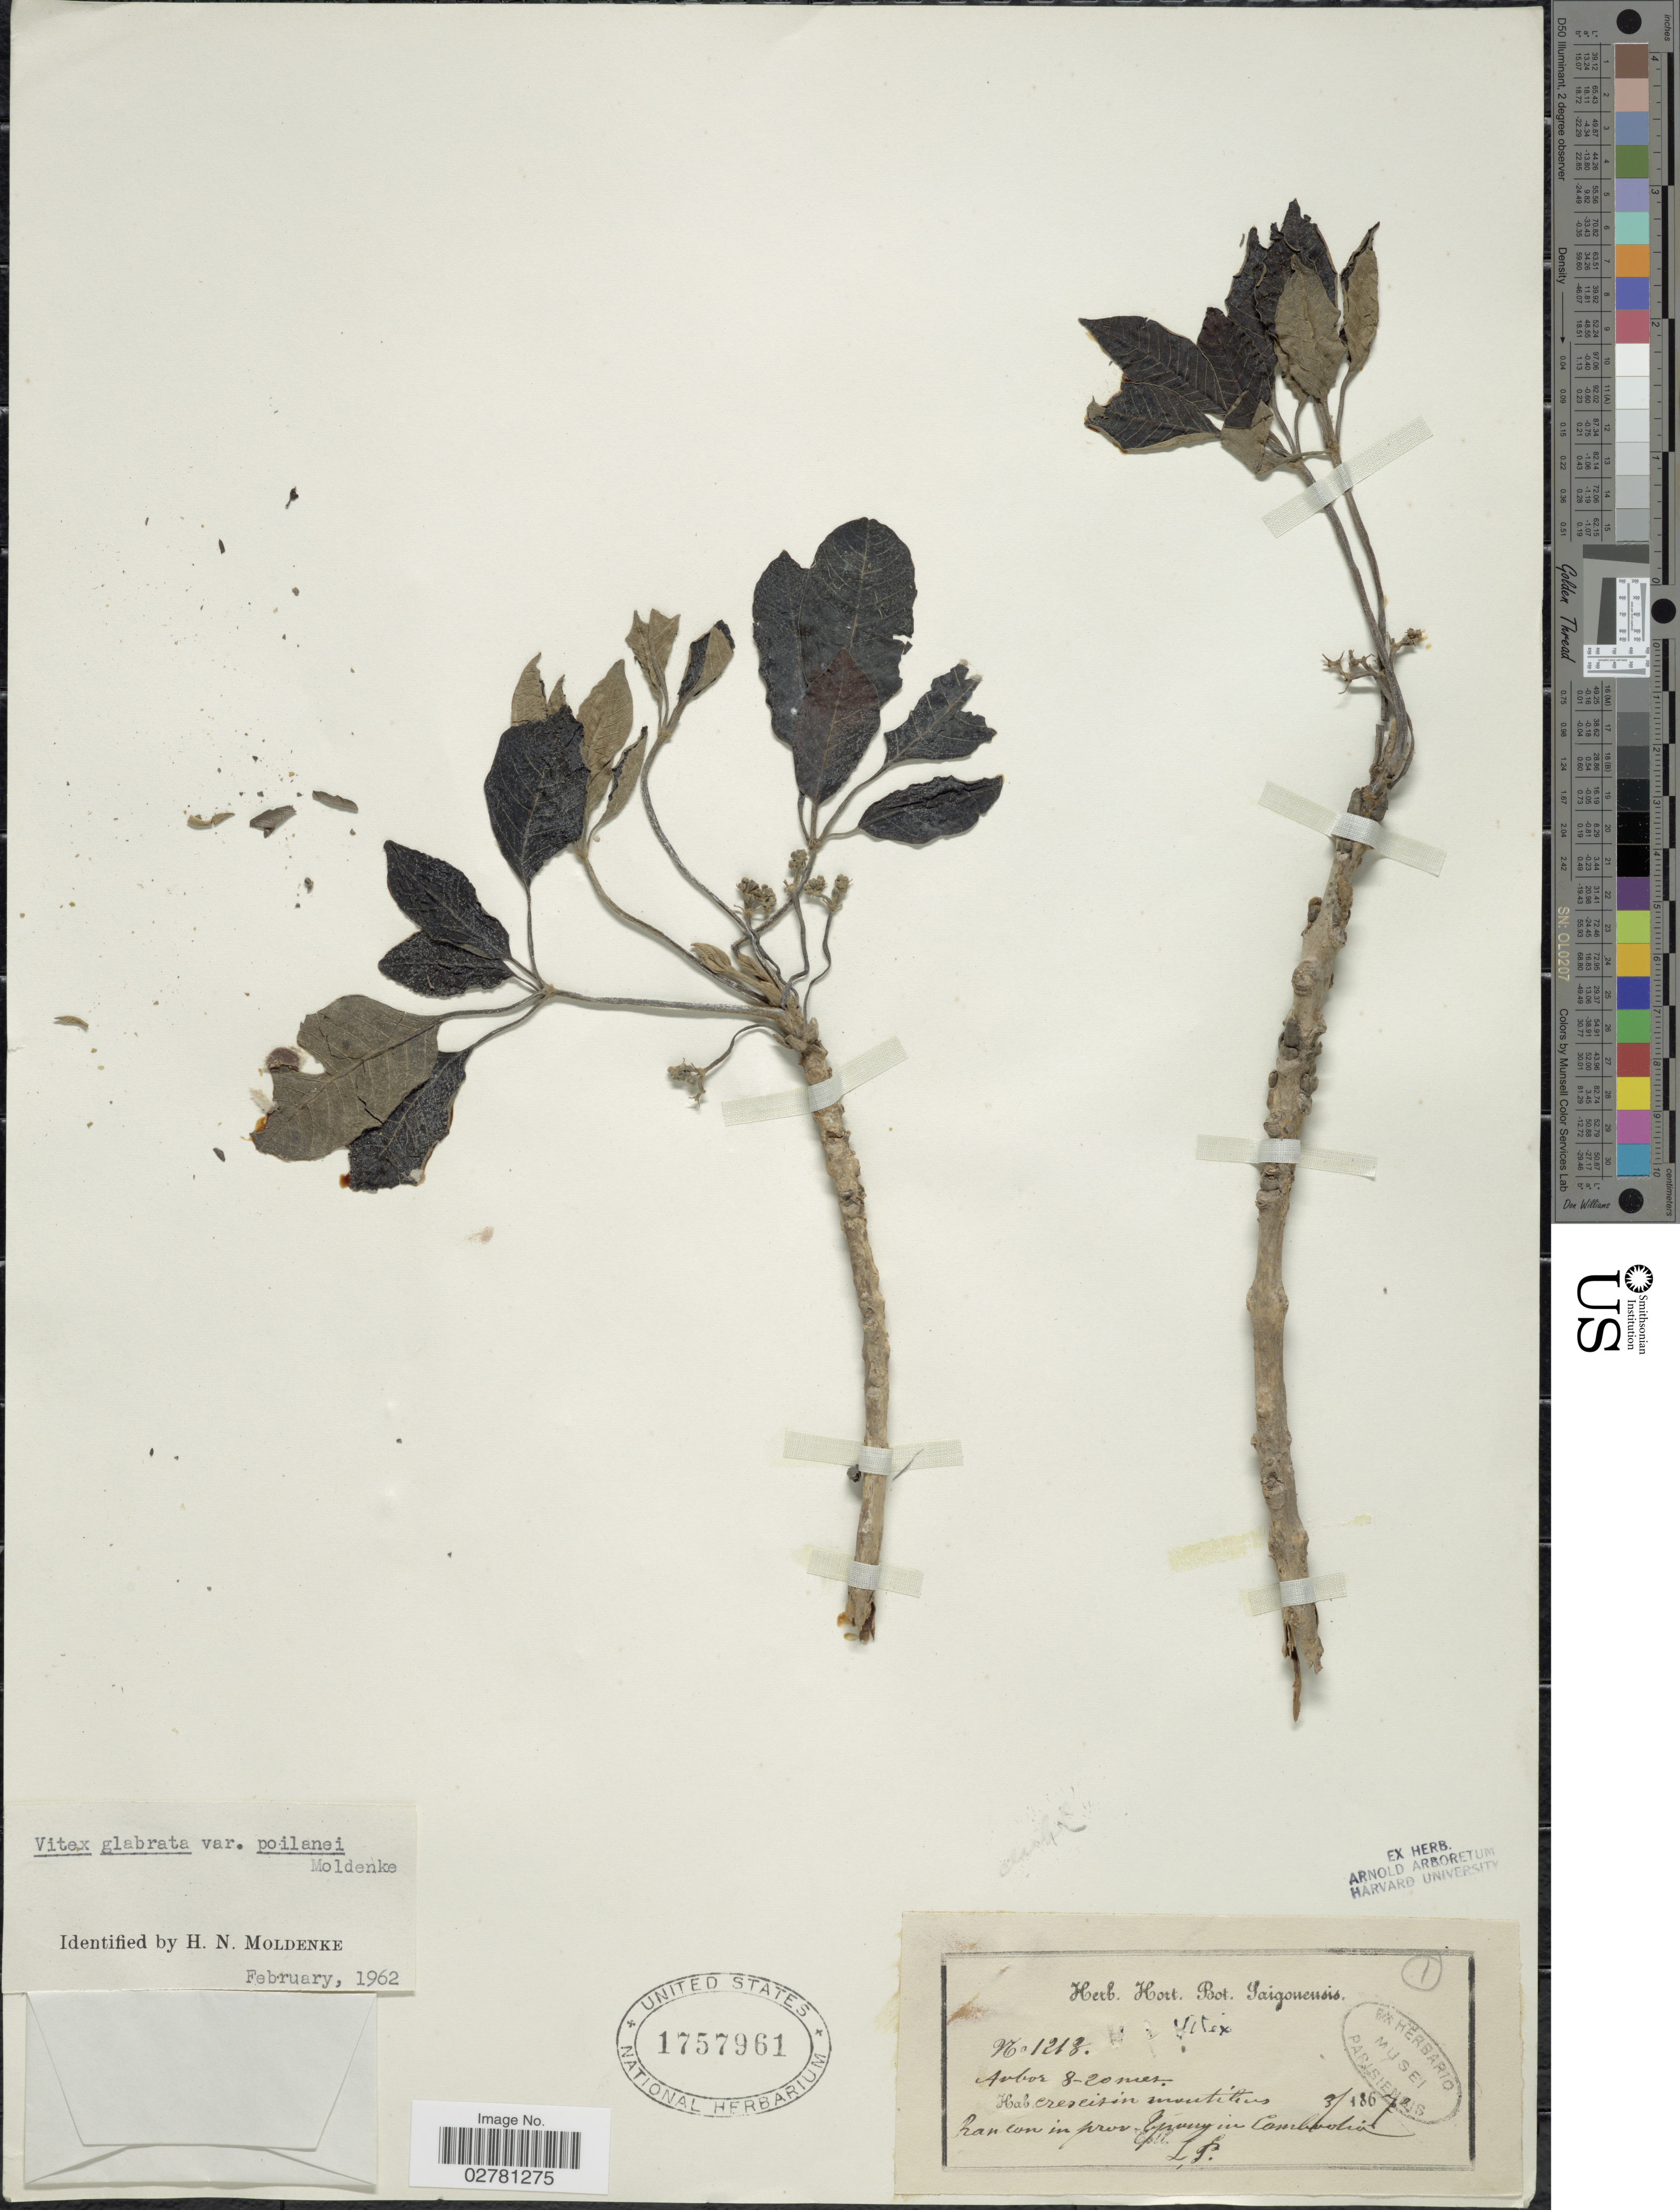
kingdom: Plantae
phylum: Tracheophyta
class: Magnoliopsida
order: Lamiales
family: Lamiaceae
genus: Vitex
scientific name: Vitex glabrata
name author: R. Br.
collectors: L. P.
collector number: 1218*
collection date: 1867-08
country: Cambodia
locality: Cresis in montibus Rancon in prov. Epny [interpreted].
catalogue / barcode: US 1757961